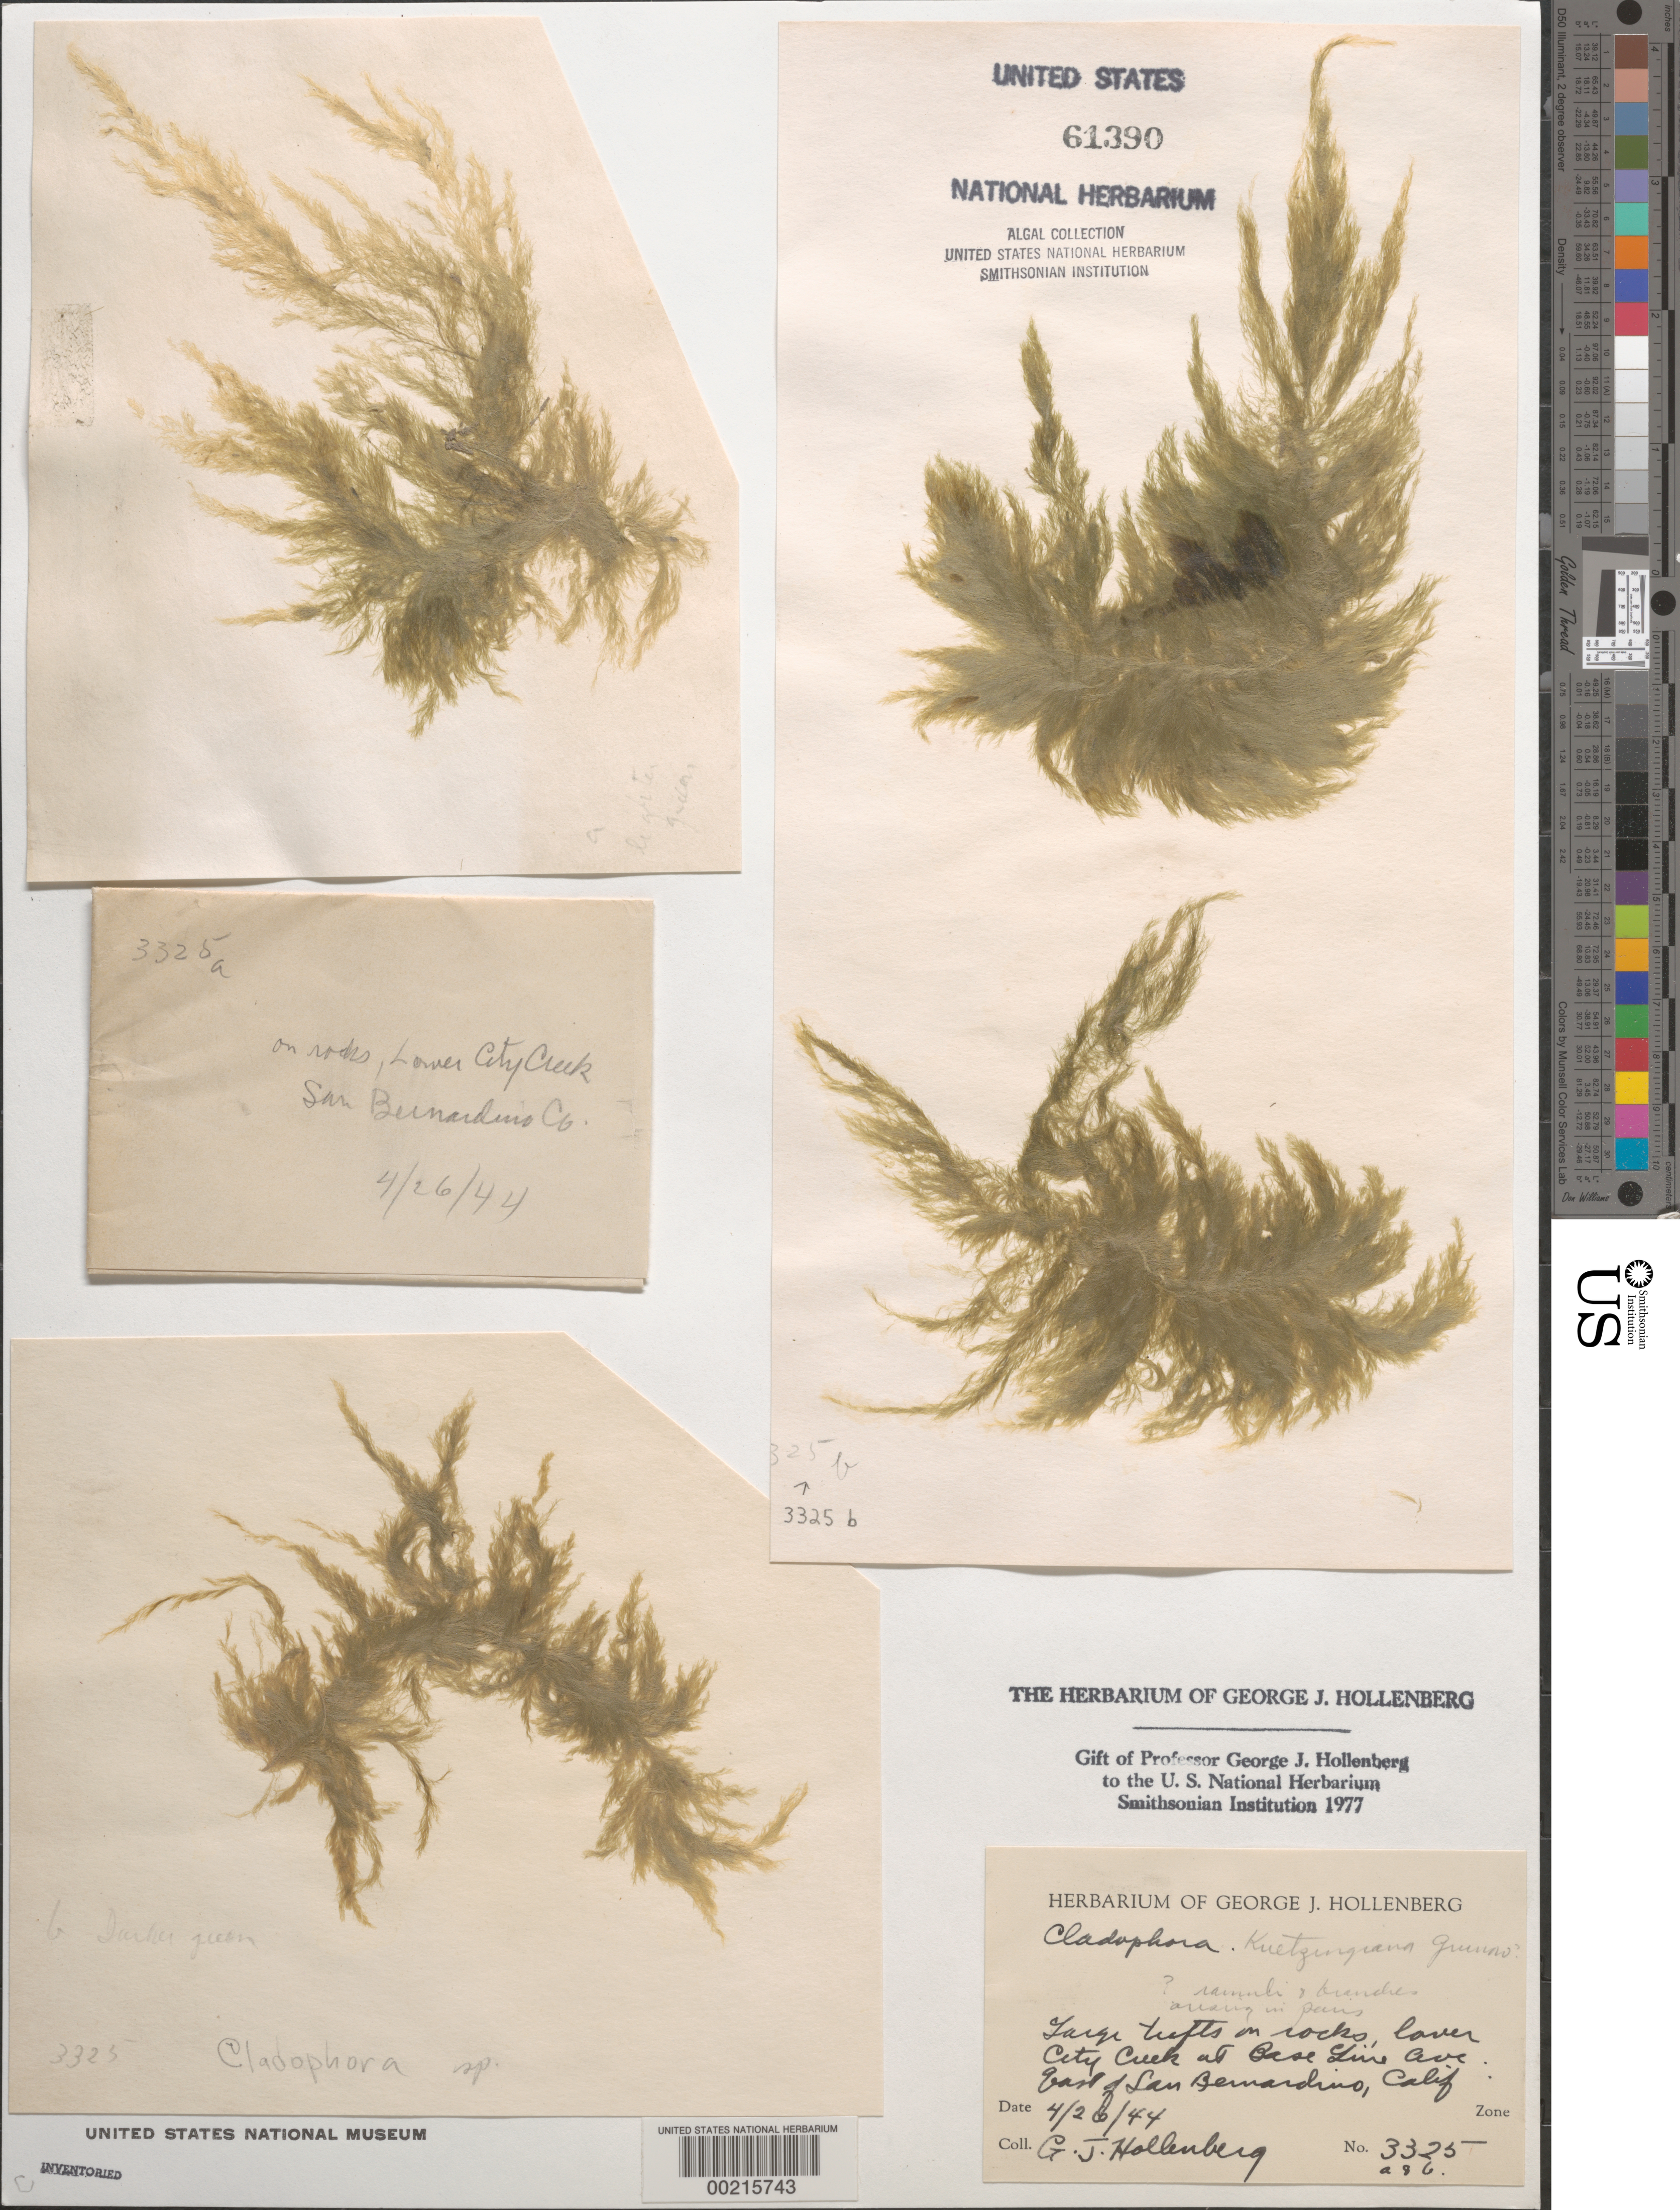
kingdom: Plantae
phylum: Chlorophyta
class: Ulvophyceae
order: Cladophorales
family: Cladophoraceae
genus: Cladophora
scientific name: Cladophora kuetzingiana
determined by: Hollenberg, George J.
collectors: G. Hollenberg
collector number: GJH 3325A & GJH 3325B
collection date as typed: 26 Apr 1944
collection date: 1944-04-26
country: United States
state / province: California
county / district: San Bernardino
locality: East of San Bernardino, Lower City Creek at Base Line Avenue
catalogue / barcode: US 61390